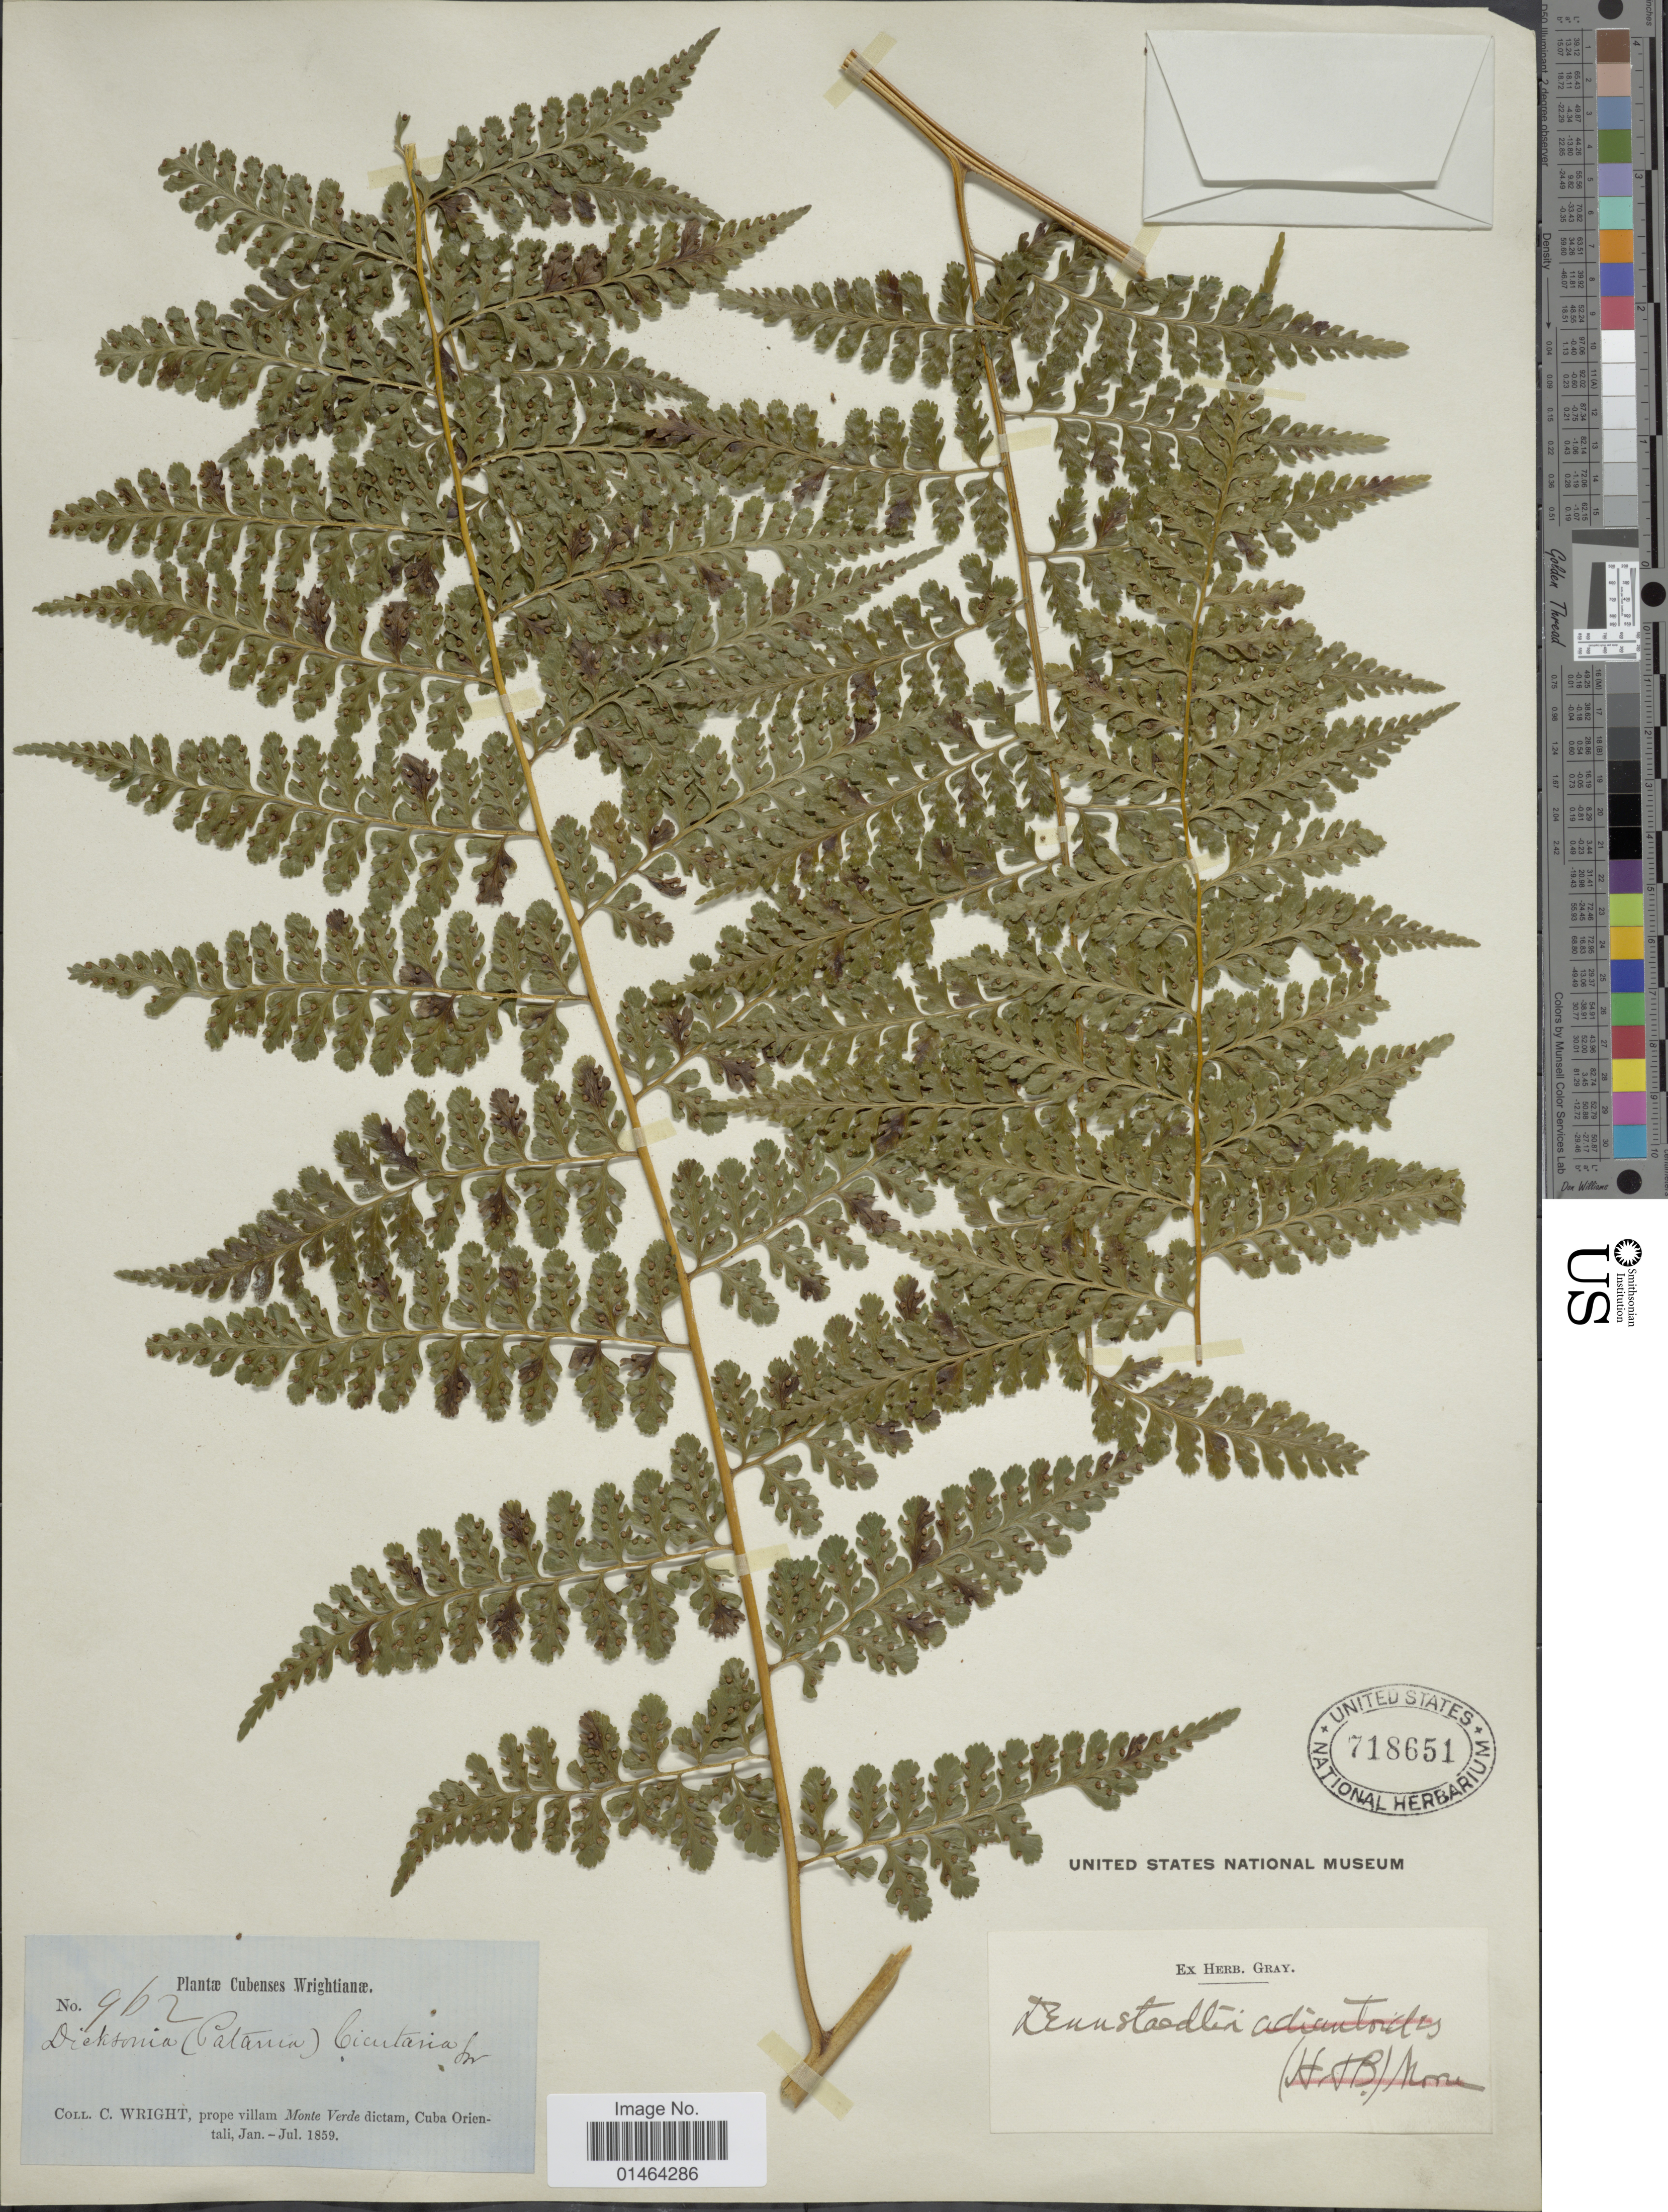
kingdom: Plantae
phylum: Tracheophyta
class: Polypodiopsida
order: Polypodiales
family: Dennstaedtiaceae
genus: Dennstaedtia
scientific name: Dennstaedtia bipinnata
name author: (Cav.) Maxon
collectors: C. Wright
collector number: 962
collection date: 1859-01/1859-07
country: Cuba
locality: Prope villam Monte Verde dictam. Cuba Orientali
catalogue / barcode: US 718651